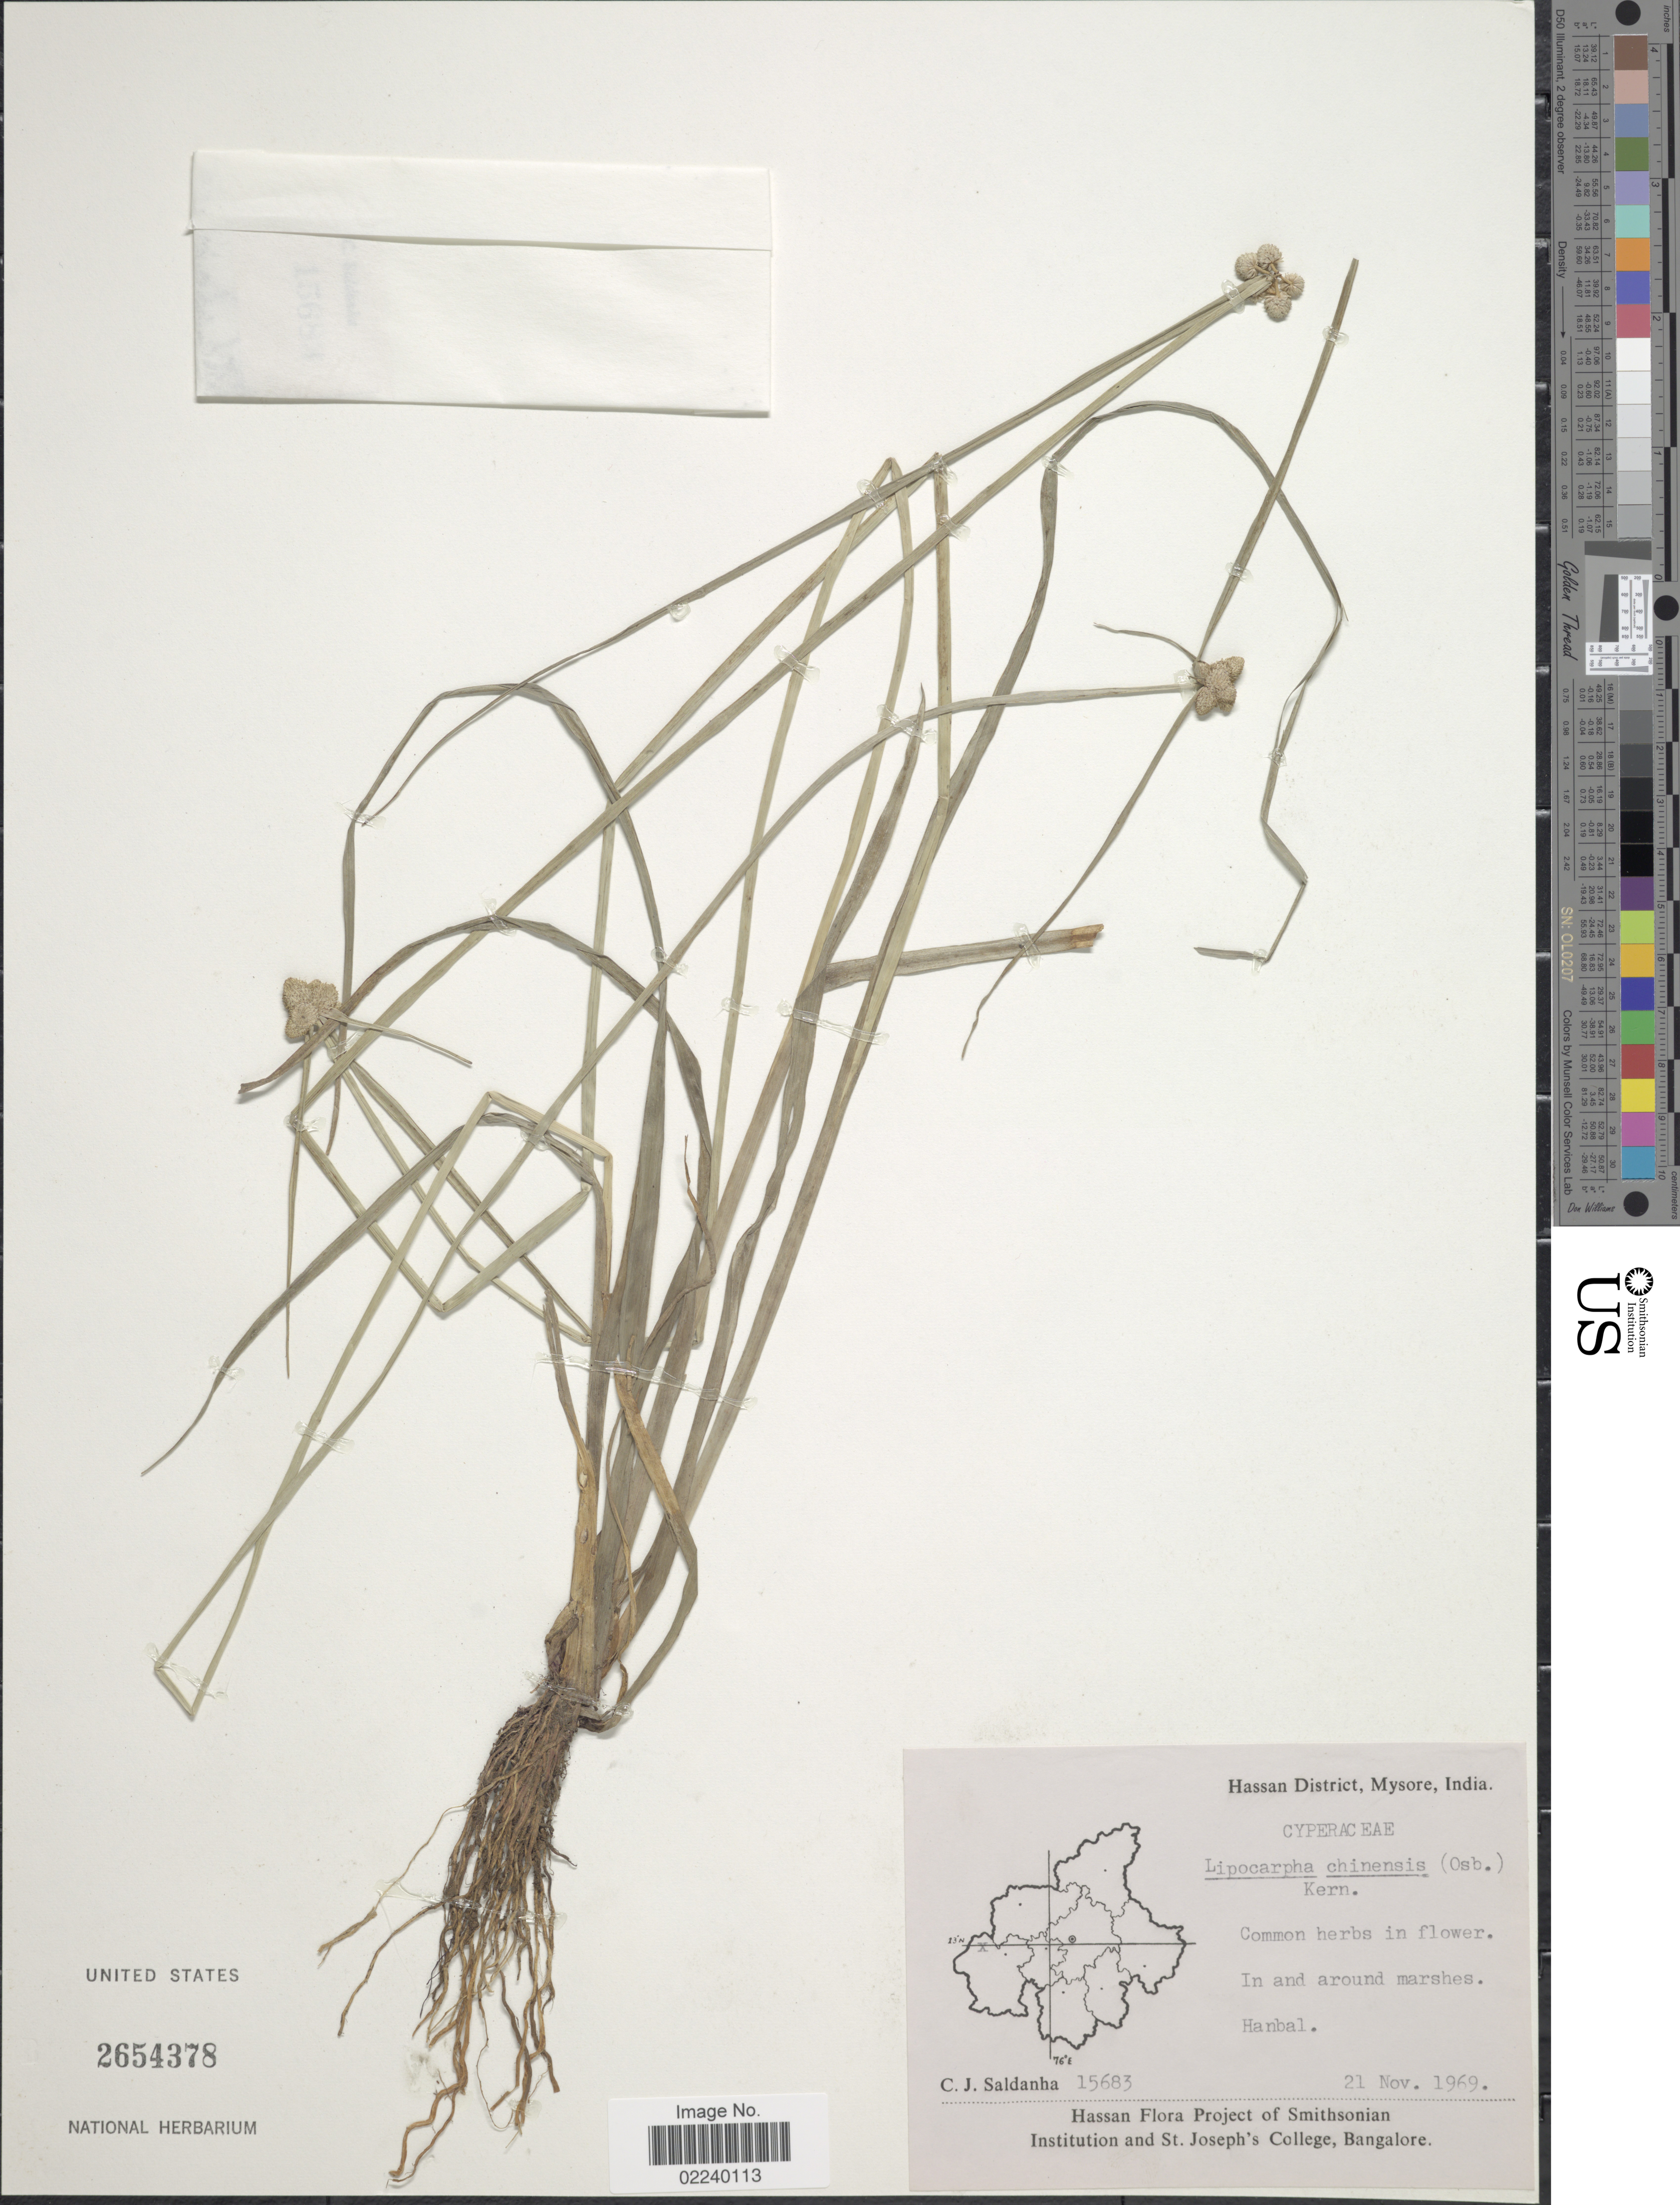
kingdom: Plantae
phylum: Tracheophyta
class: Liliopsida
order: Poales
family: Cyperaceae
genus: Cyperus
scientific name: Cyperus albescens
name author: (Steud.) Larridon & Govaerts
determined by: Strong, M. T., (US), Smithsonian Institution - National Museum of Natural History (UNITED STATES)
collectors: C. J. Saldanha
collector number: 15683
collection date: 1969-11-21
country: India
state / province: Karnataka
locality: Hassan District, Mysore, Hanbal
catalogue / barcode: US 2654378